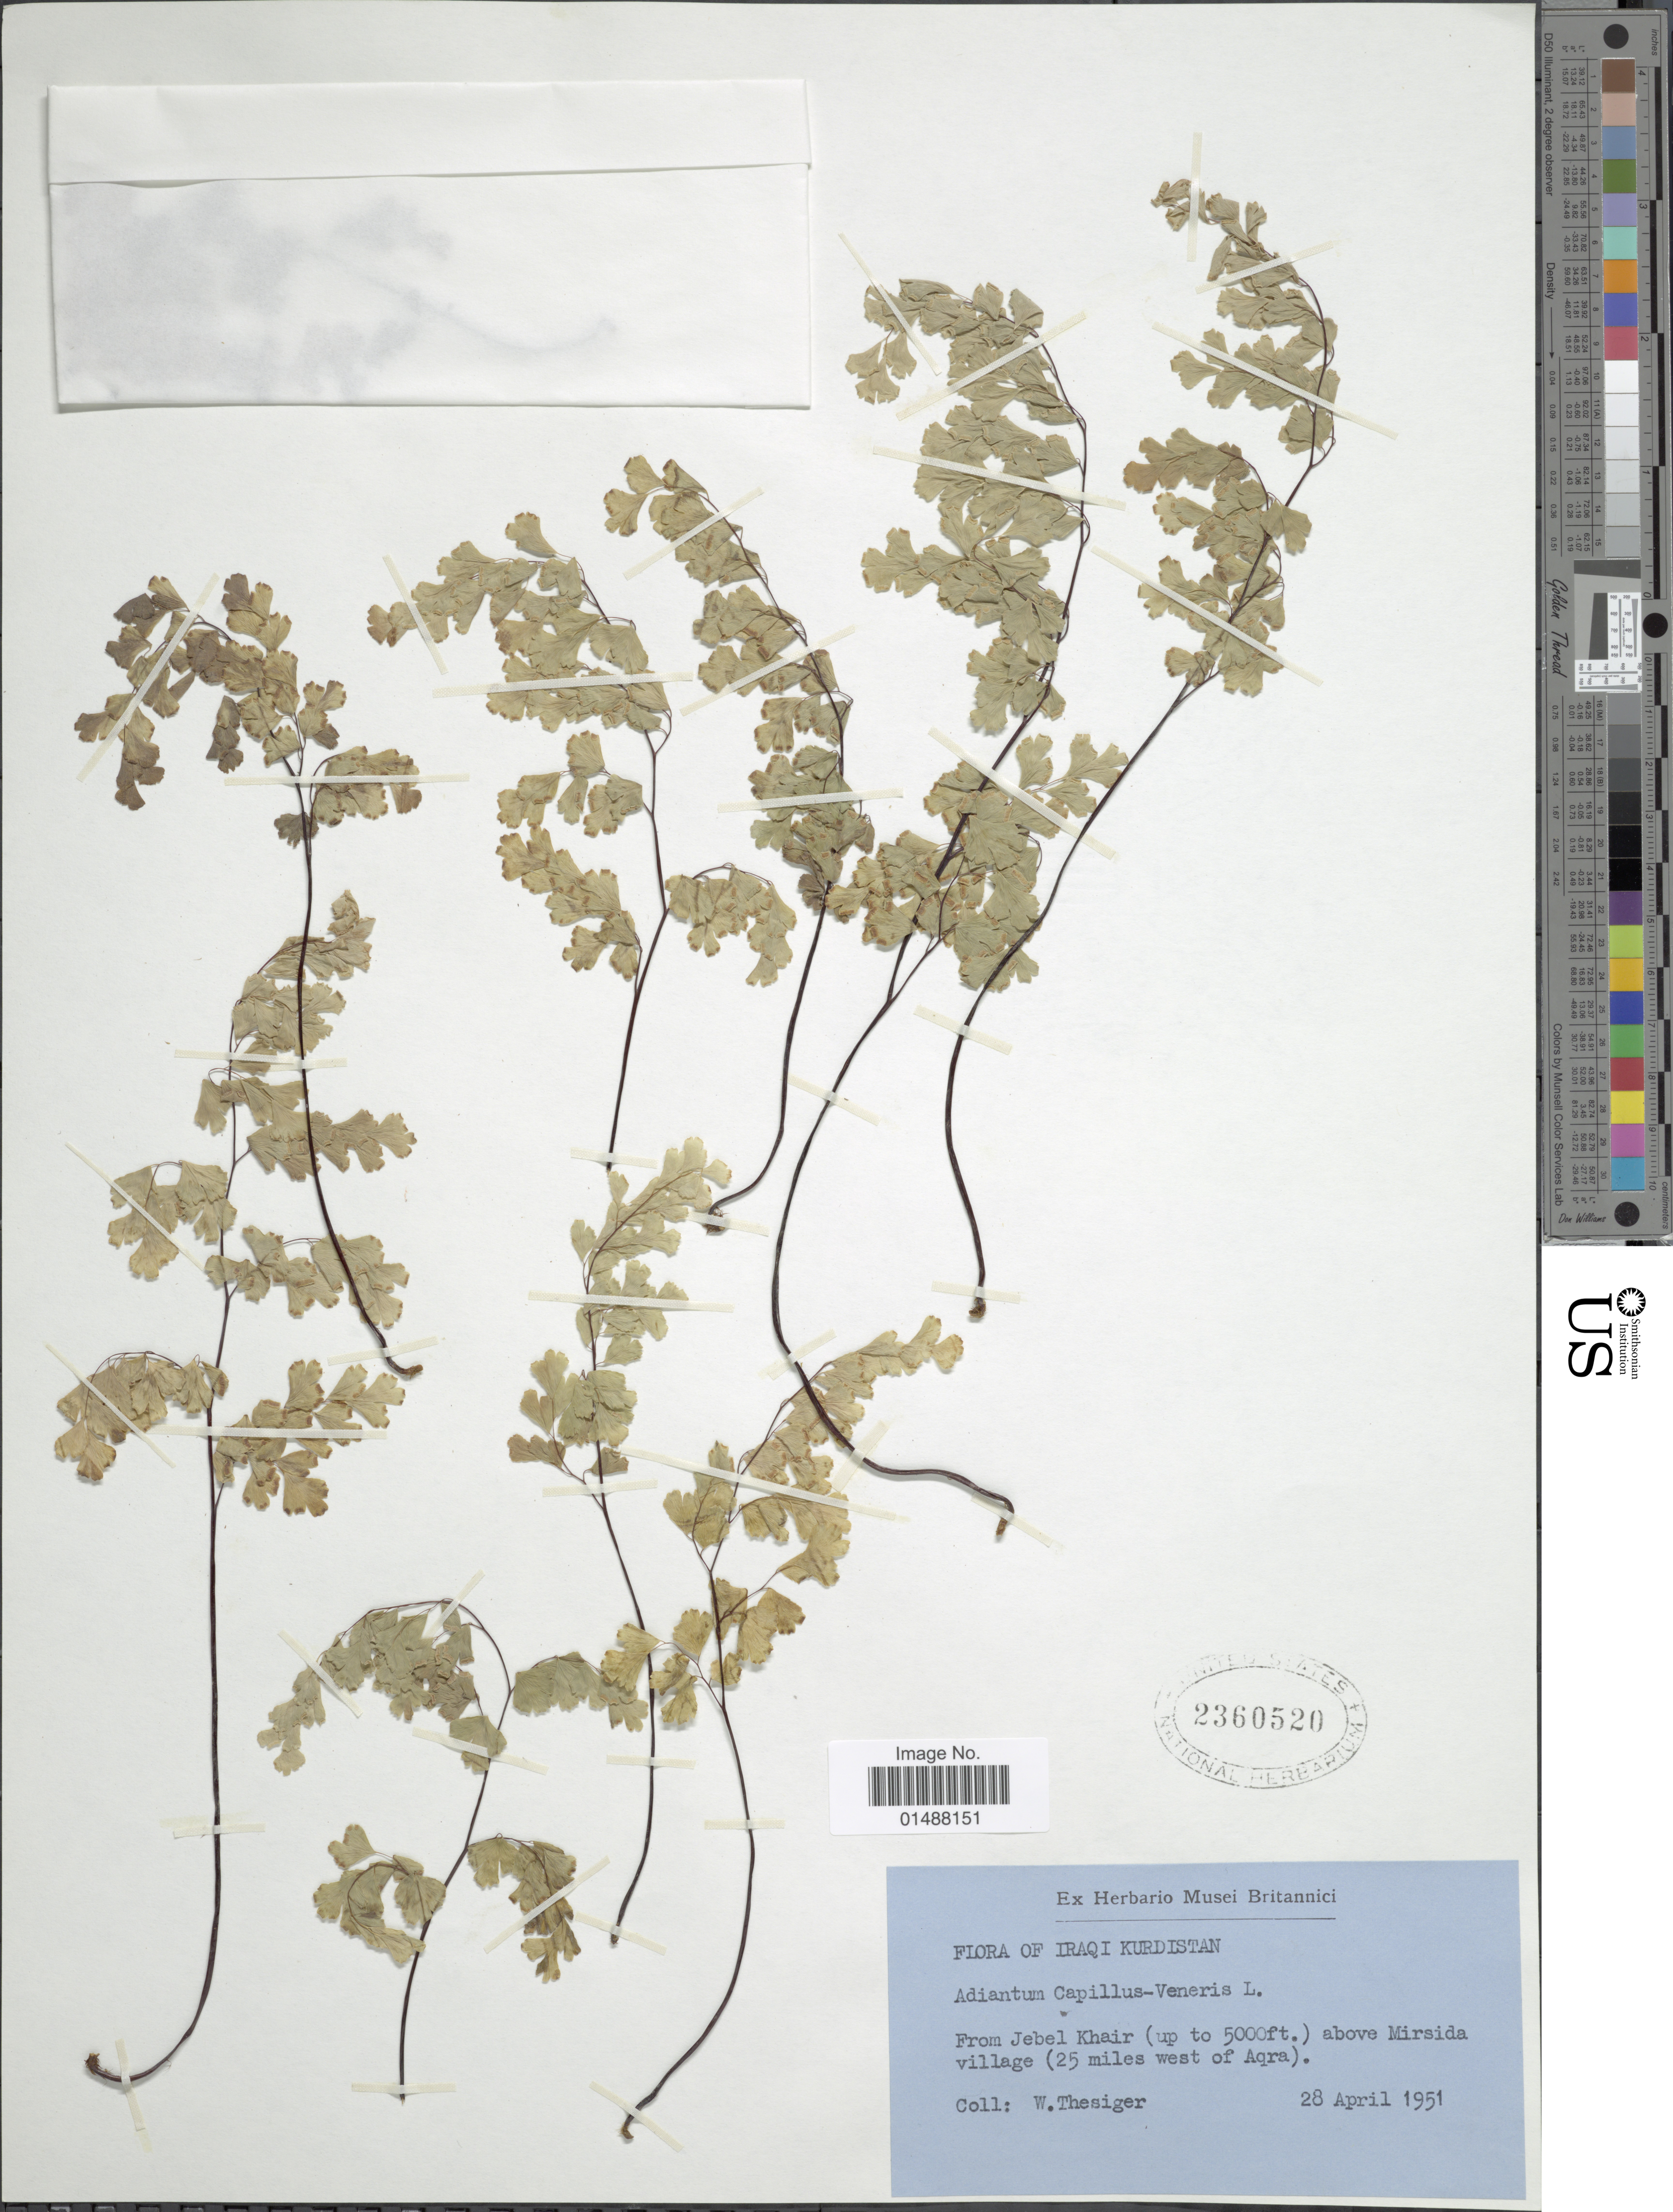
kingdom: Plantae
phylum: Tracheophyta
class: Polypodiopsida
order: Polypodiales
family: Pteridaceae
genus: Adiantum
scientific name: Adiantum capillus-veneris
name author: L.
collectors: W. Thesiger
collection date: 1951-04-28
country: Iran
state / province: Kurdistan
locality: From Jebel Khair, above Mirsida village ( 25 miles west of Aqra)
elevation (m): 1524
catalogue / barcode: US 2360520